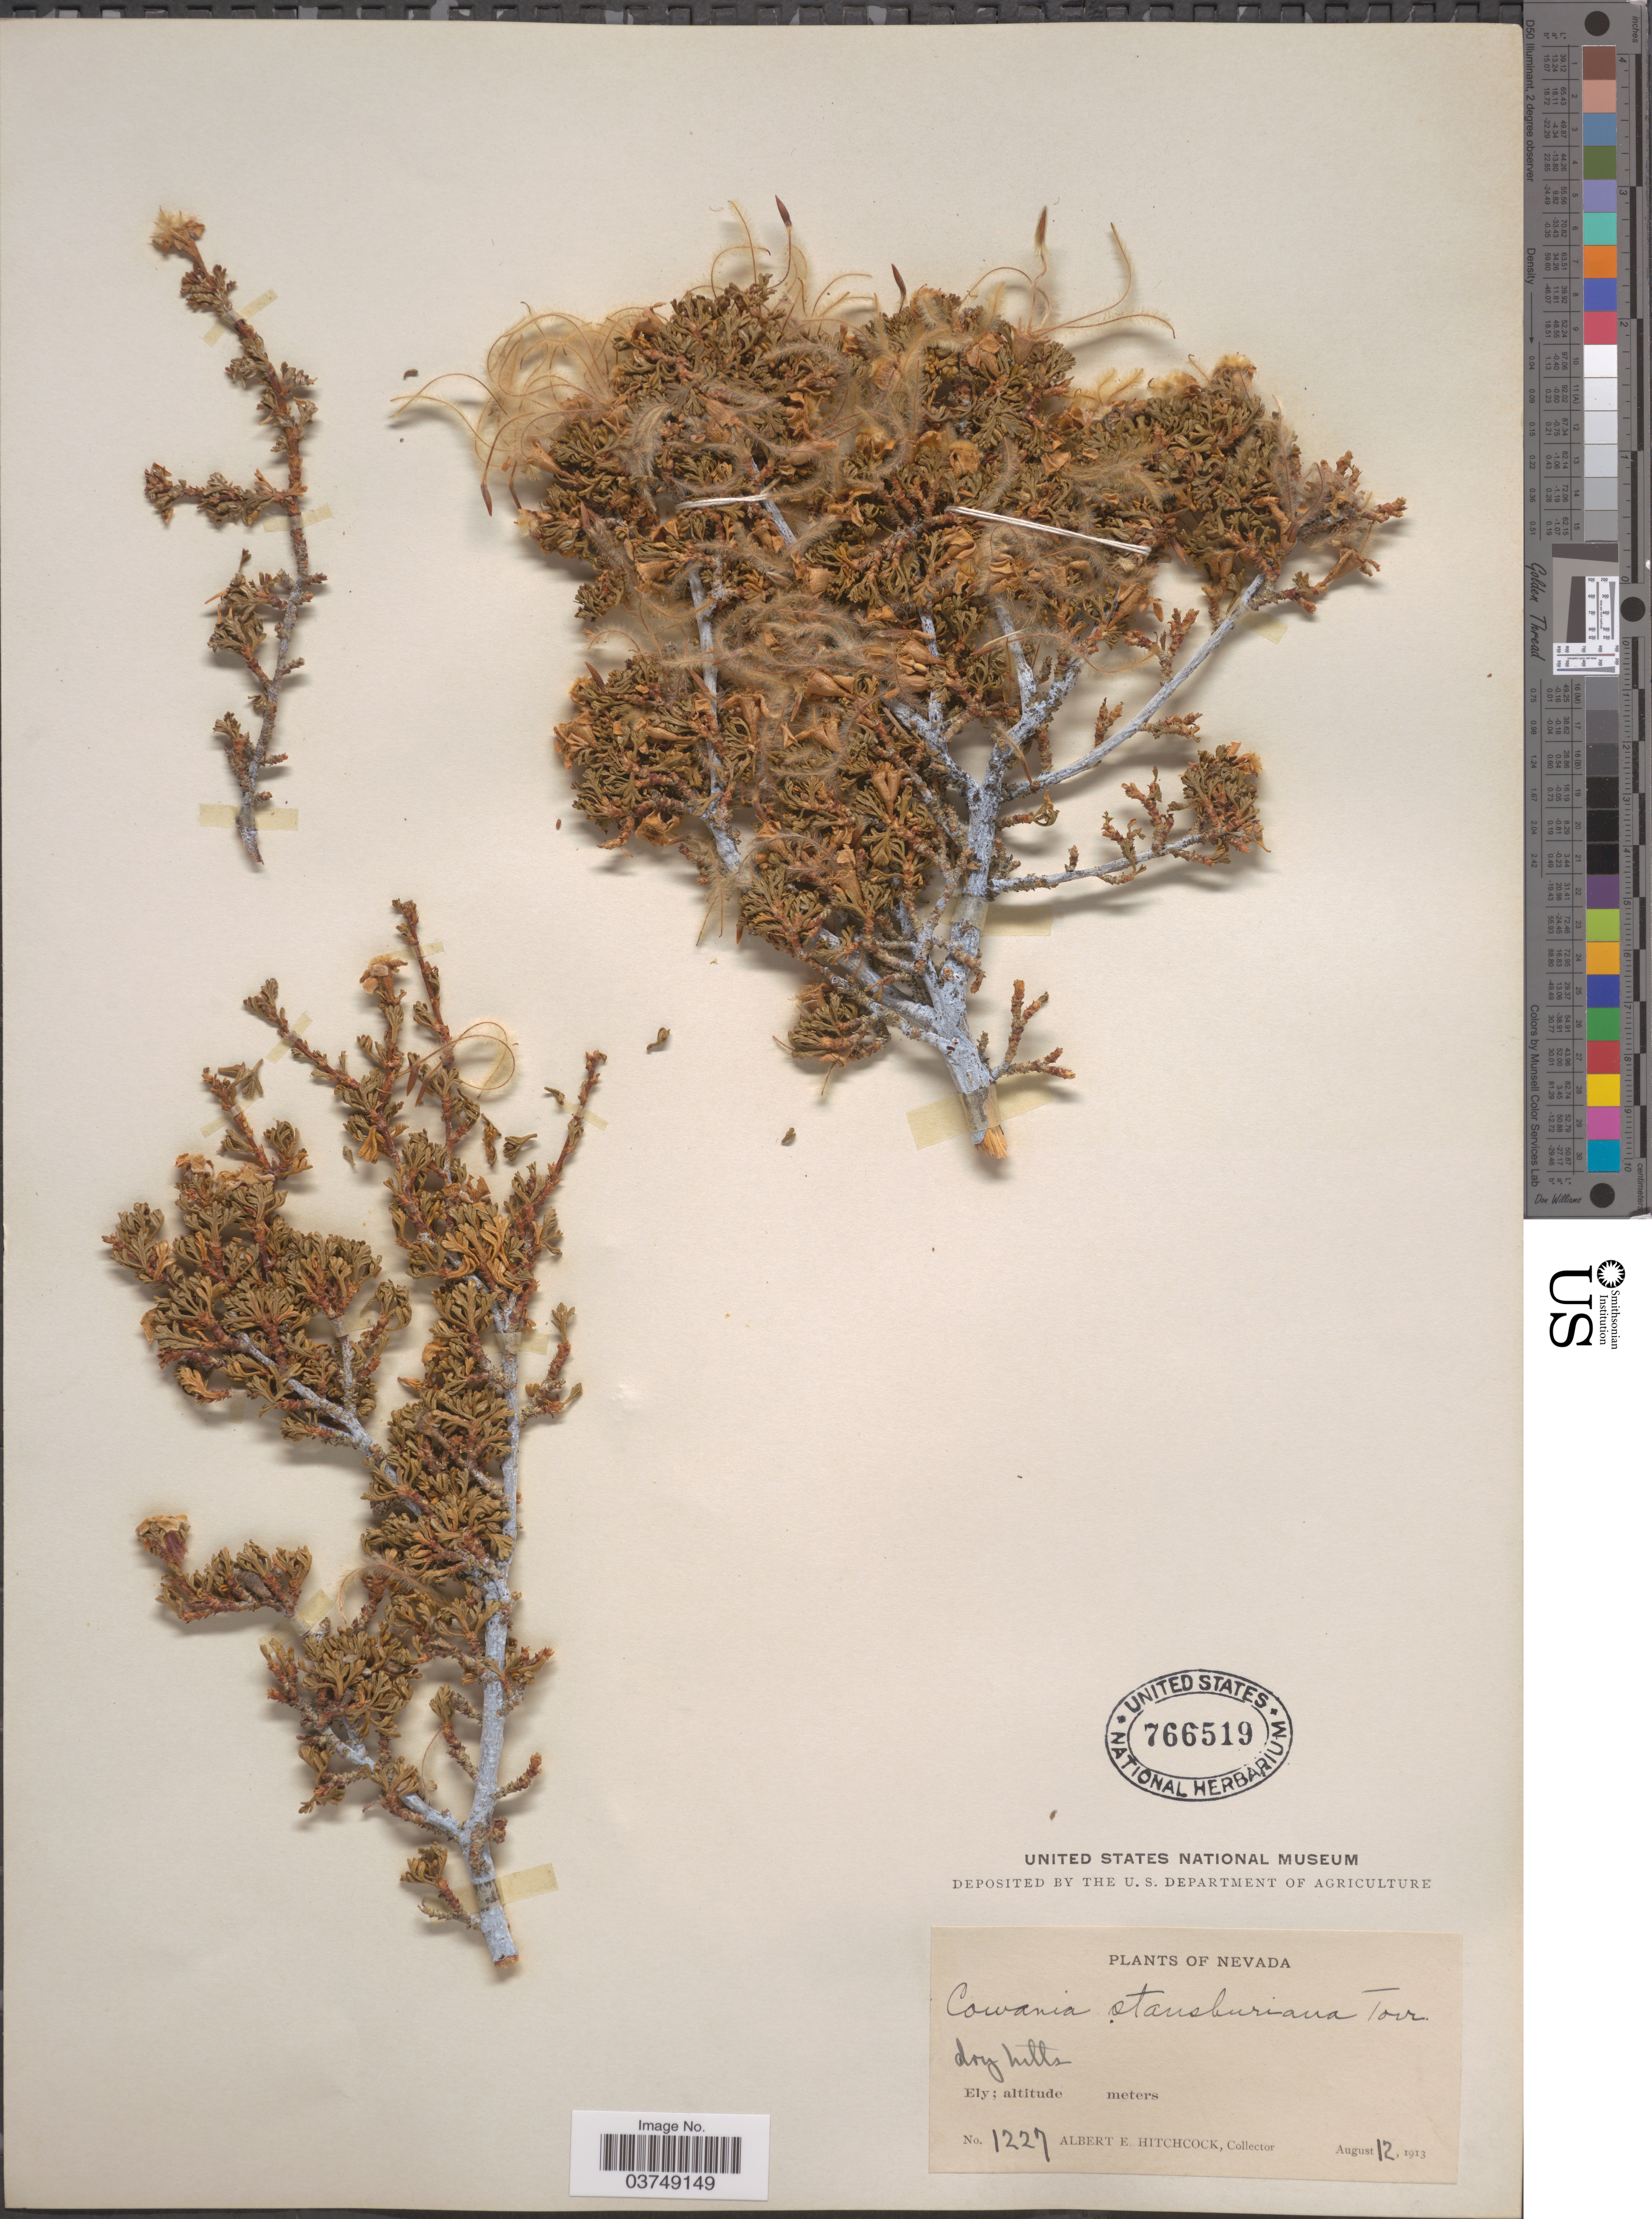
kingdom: Plantae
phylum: Tracheophyta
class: Magnoliopsida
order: Rosales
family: Rosaceae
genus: Purshia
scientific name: Purshia stansburyana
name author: (Torr.) Henrickson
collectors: A. Hitchcock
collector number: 1227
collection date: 1913-08-12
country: United States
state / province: Nevada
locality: Ely.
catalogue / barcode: US 766519